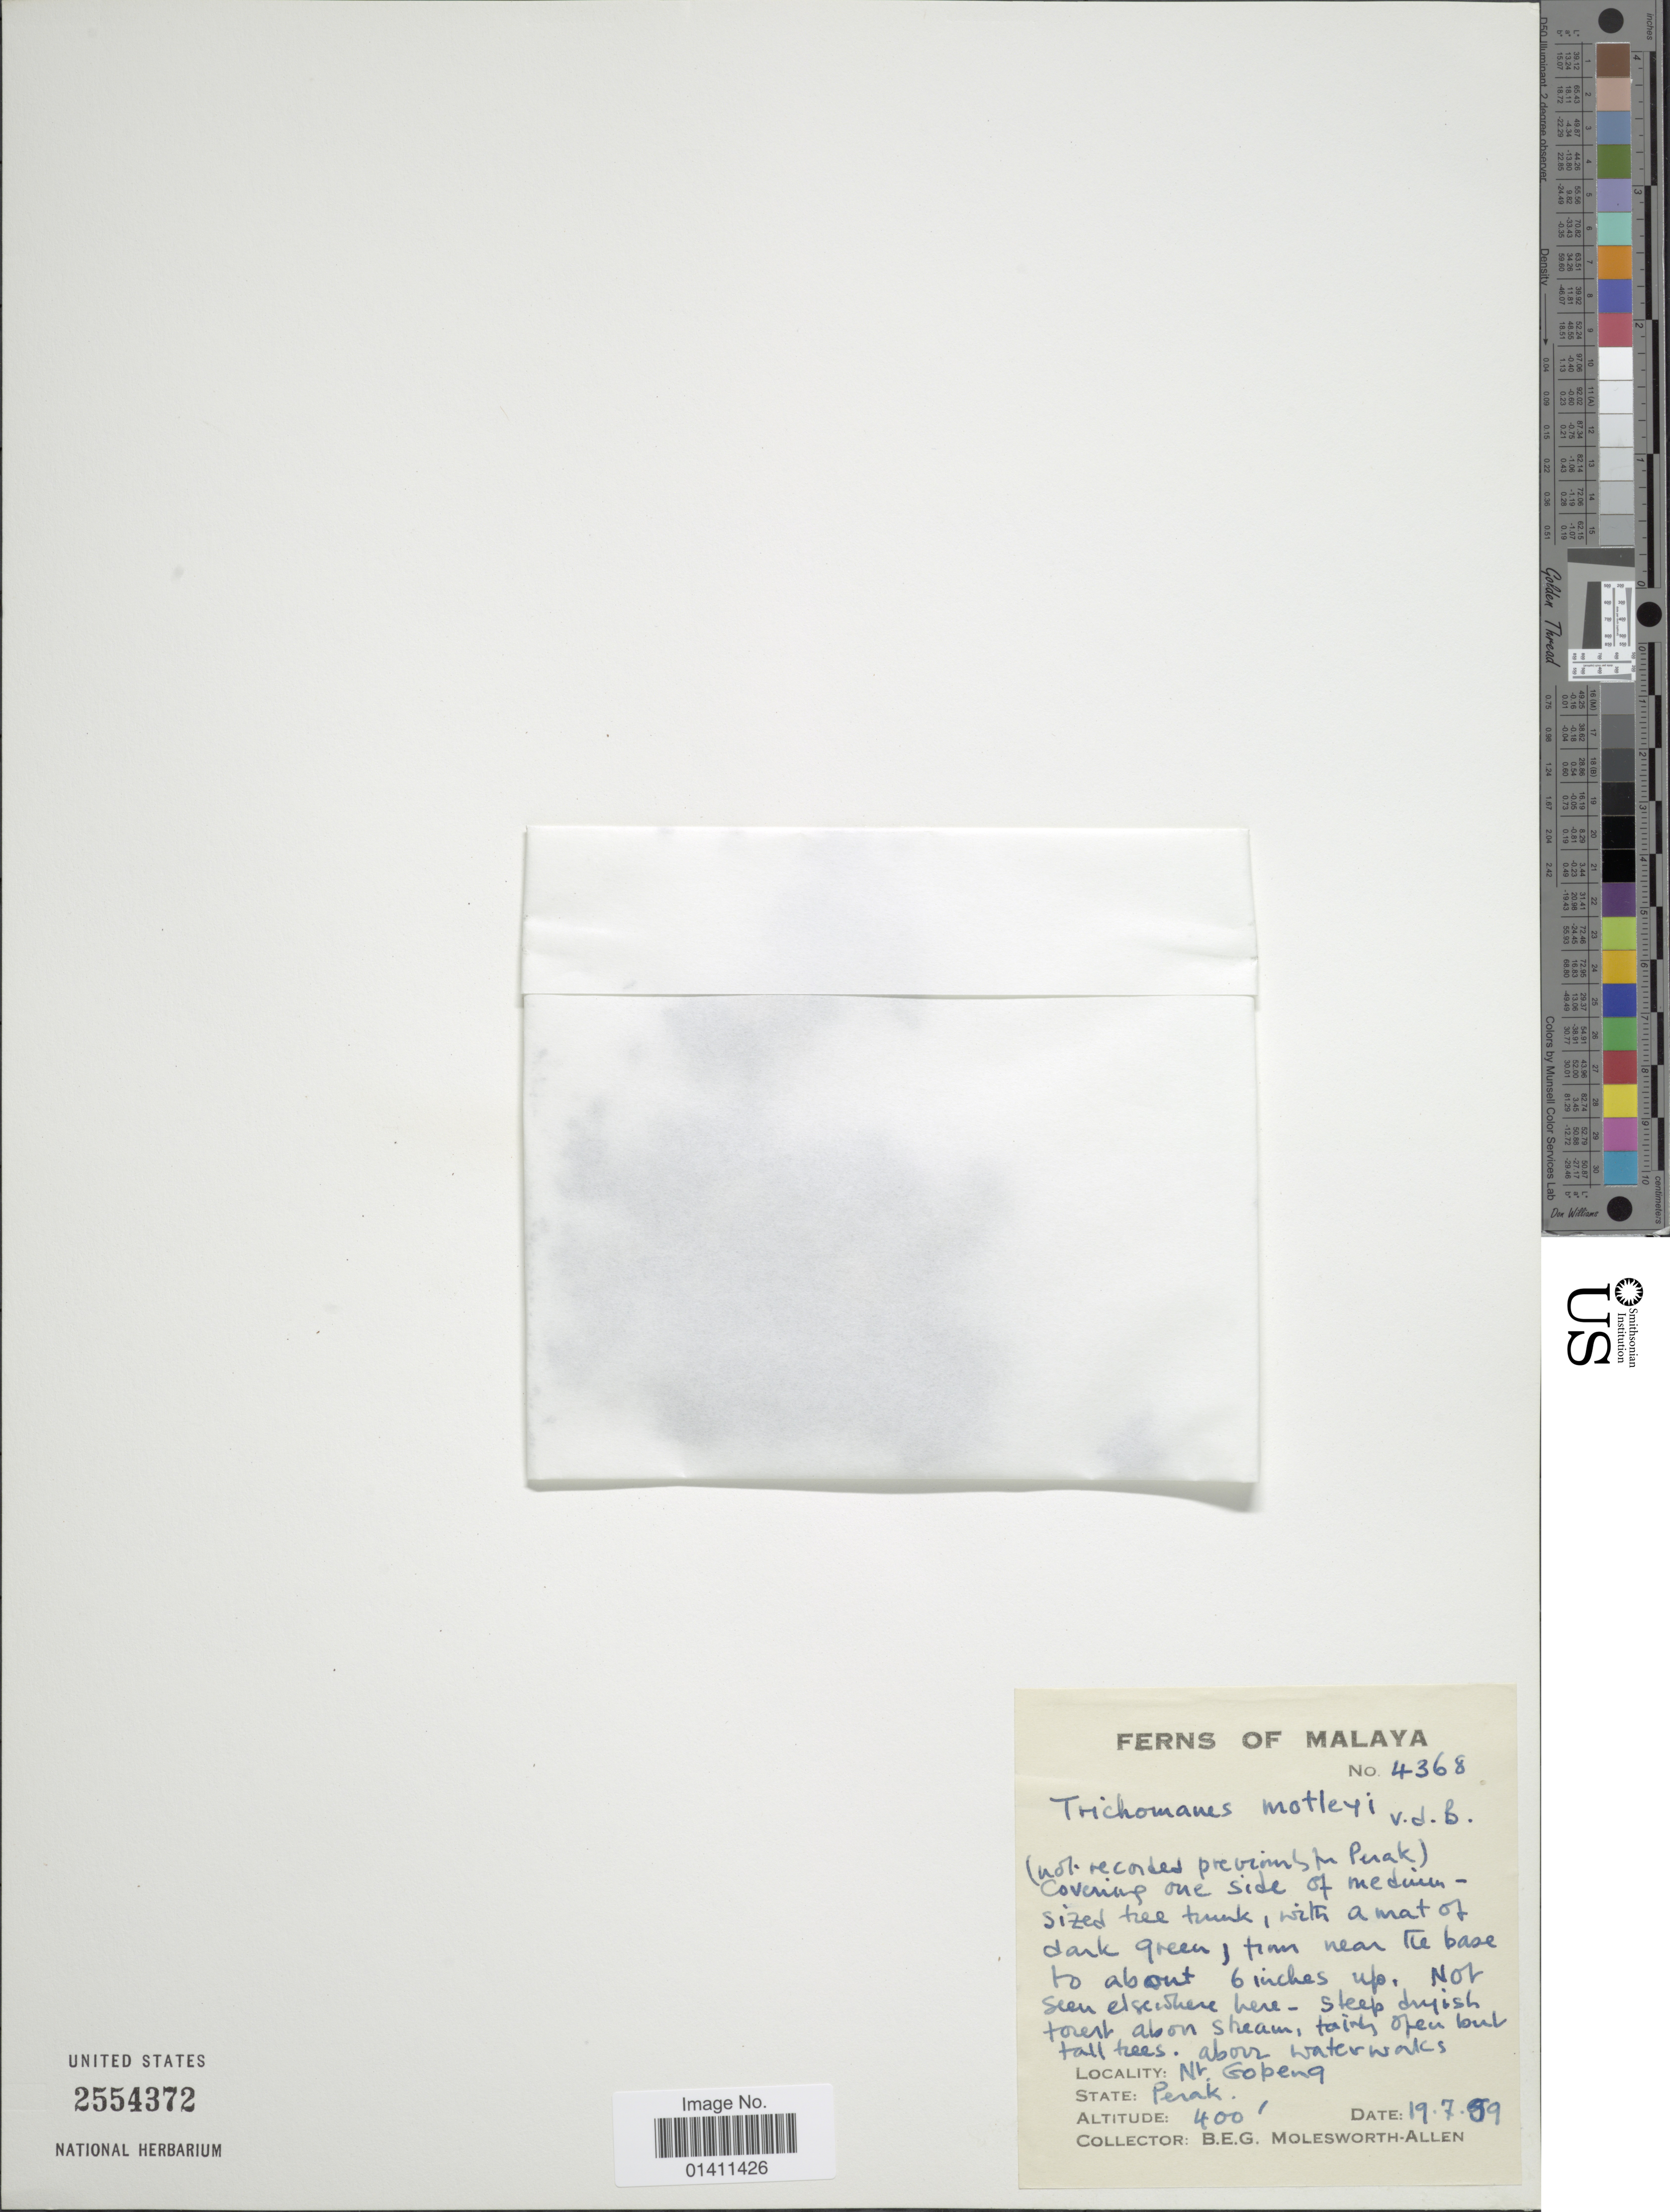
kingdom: Plantae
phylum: Tracheophyta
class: Polypodiopsida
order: Hymenophyllales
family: Hymenophyllaceae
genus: Didymoglossum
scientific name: Didymoglossum motleyi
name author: (Bosch) Ebihara & K. Iwats.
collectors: B. E. G. Molesworth-Allen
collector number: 4368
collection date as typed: Transcribed d/m/y: 19/7/89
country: Malaysia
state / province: Perak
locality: Malaya. Nt. Gobeng.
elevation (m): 122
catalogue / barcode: US 2554372